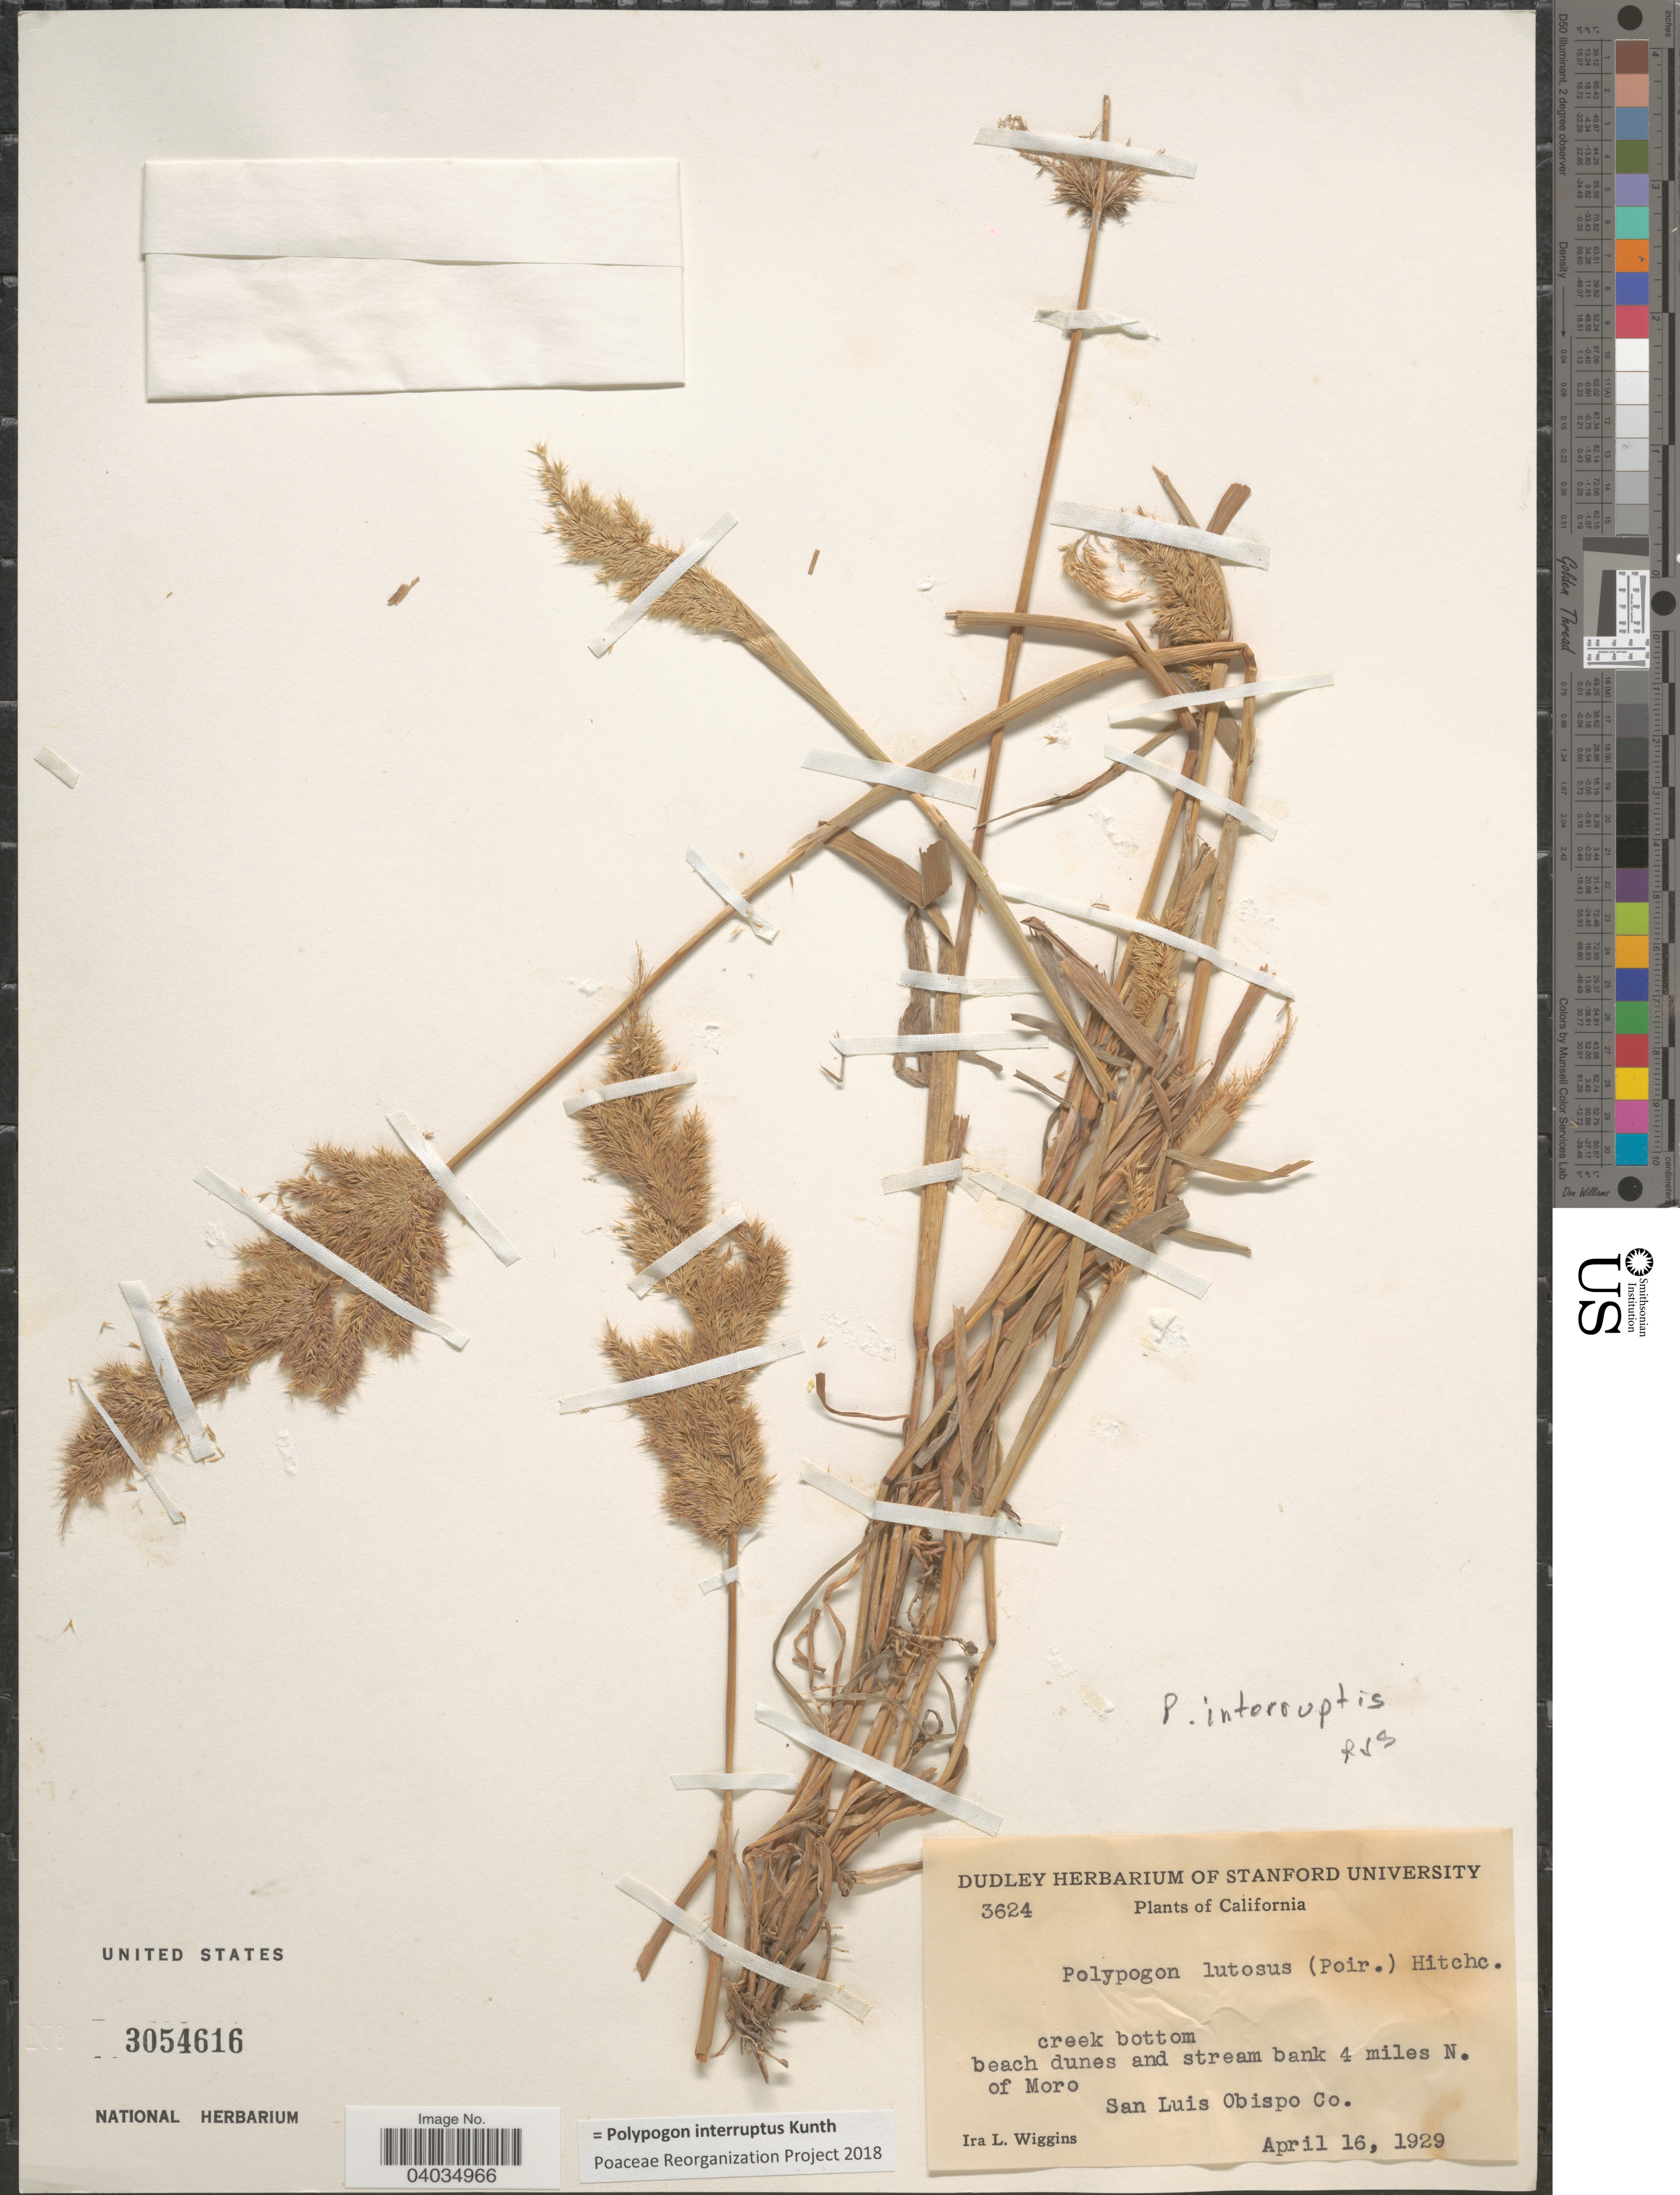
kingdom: Plantae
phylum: Tracheophyta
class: Liliopsida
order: Poales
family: Poaceae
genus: Polypogon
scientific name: Polypogon interruptus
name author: Kunth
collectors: I. L. Wiggins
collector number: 3624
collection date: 1929-04-16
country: United States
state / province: California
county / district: San Luis Obispo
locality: Beach dunes and stream bank 4 miles N. of Moro. San Luis Obispo Co.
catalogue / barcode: US 3054616